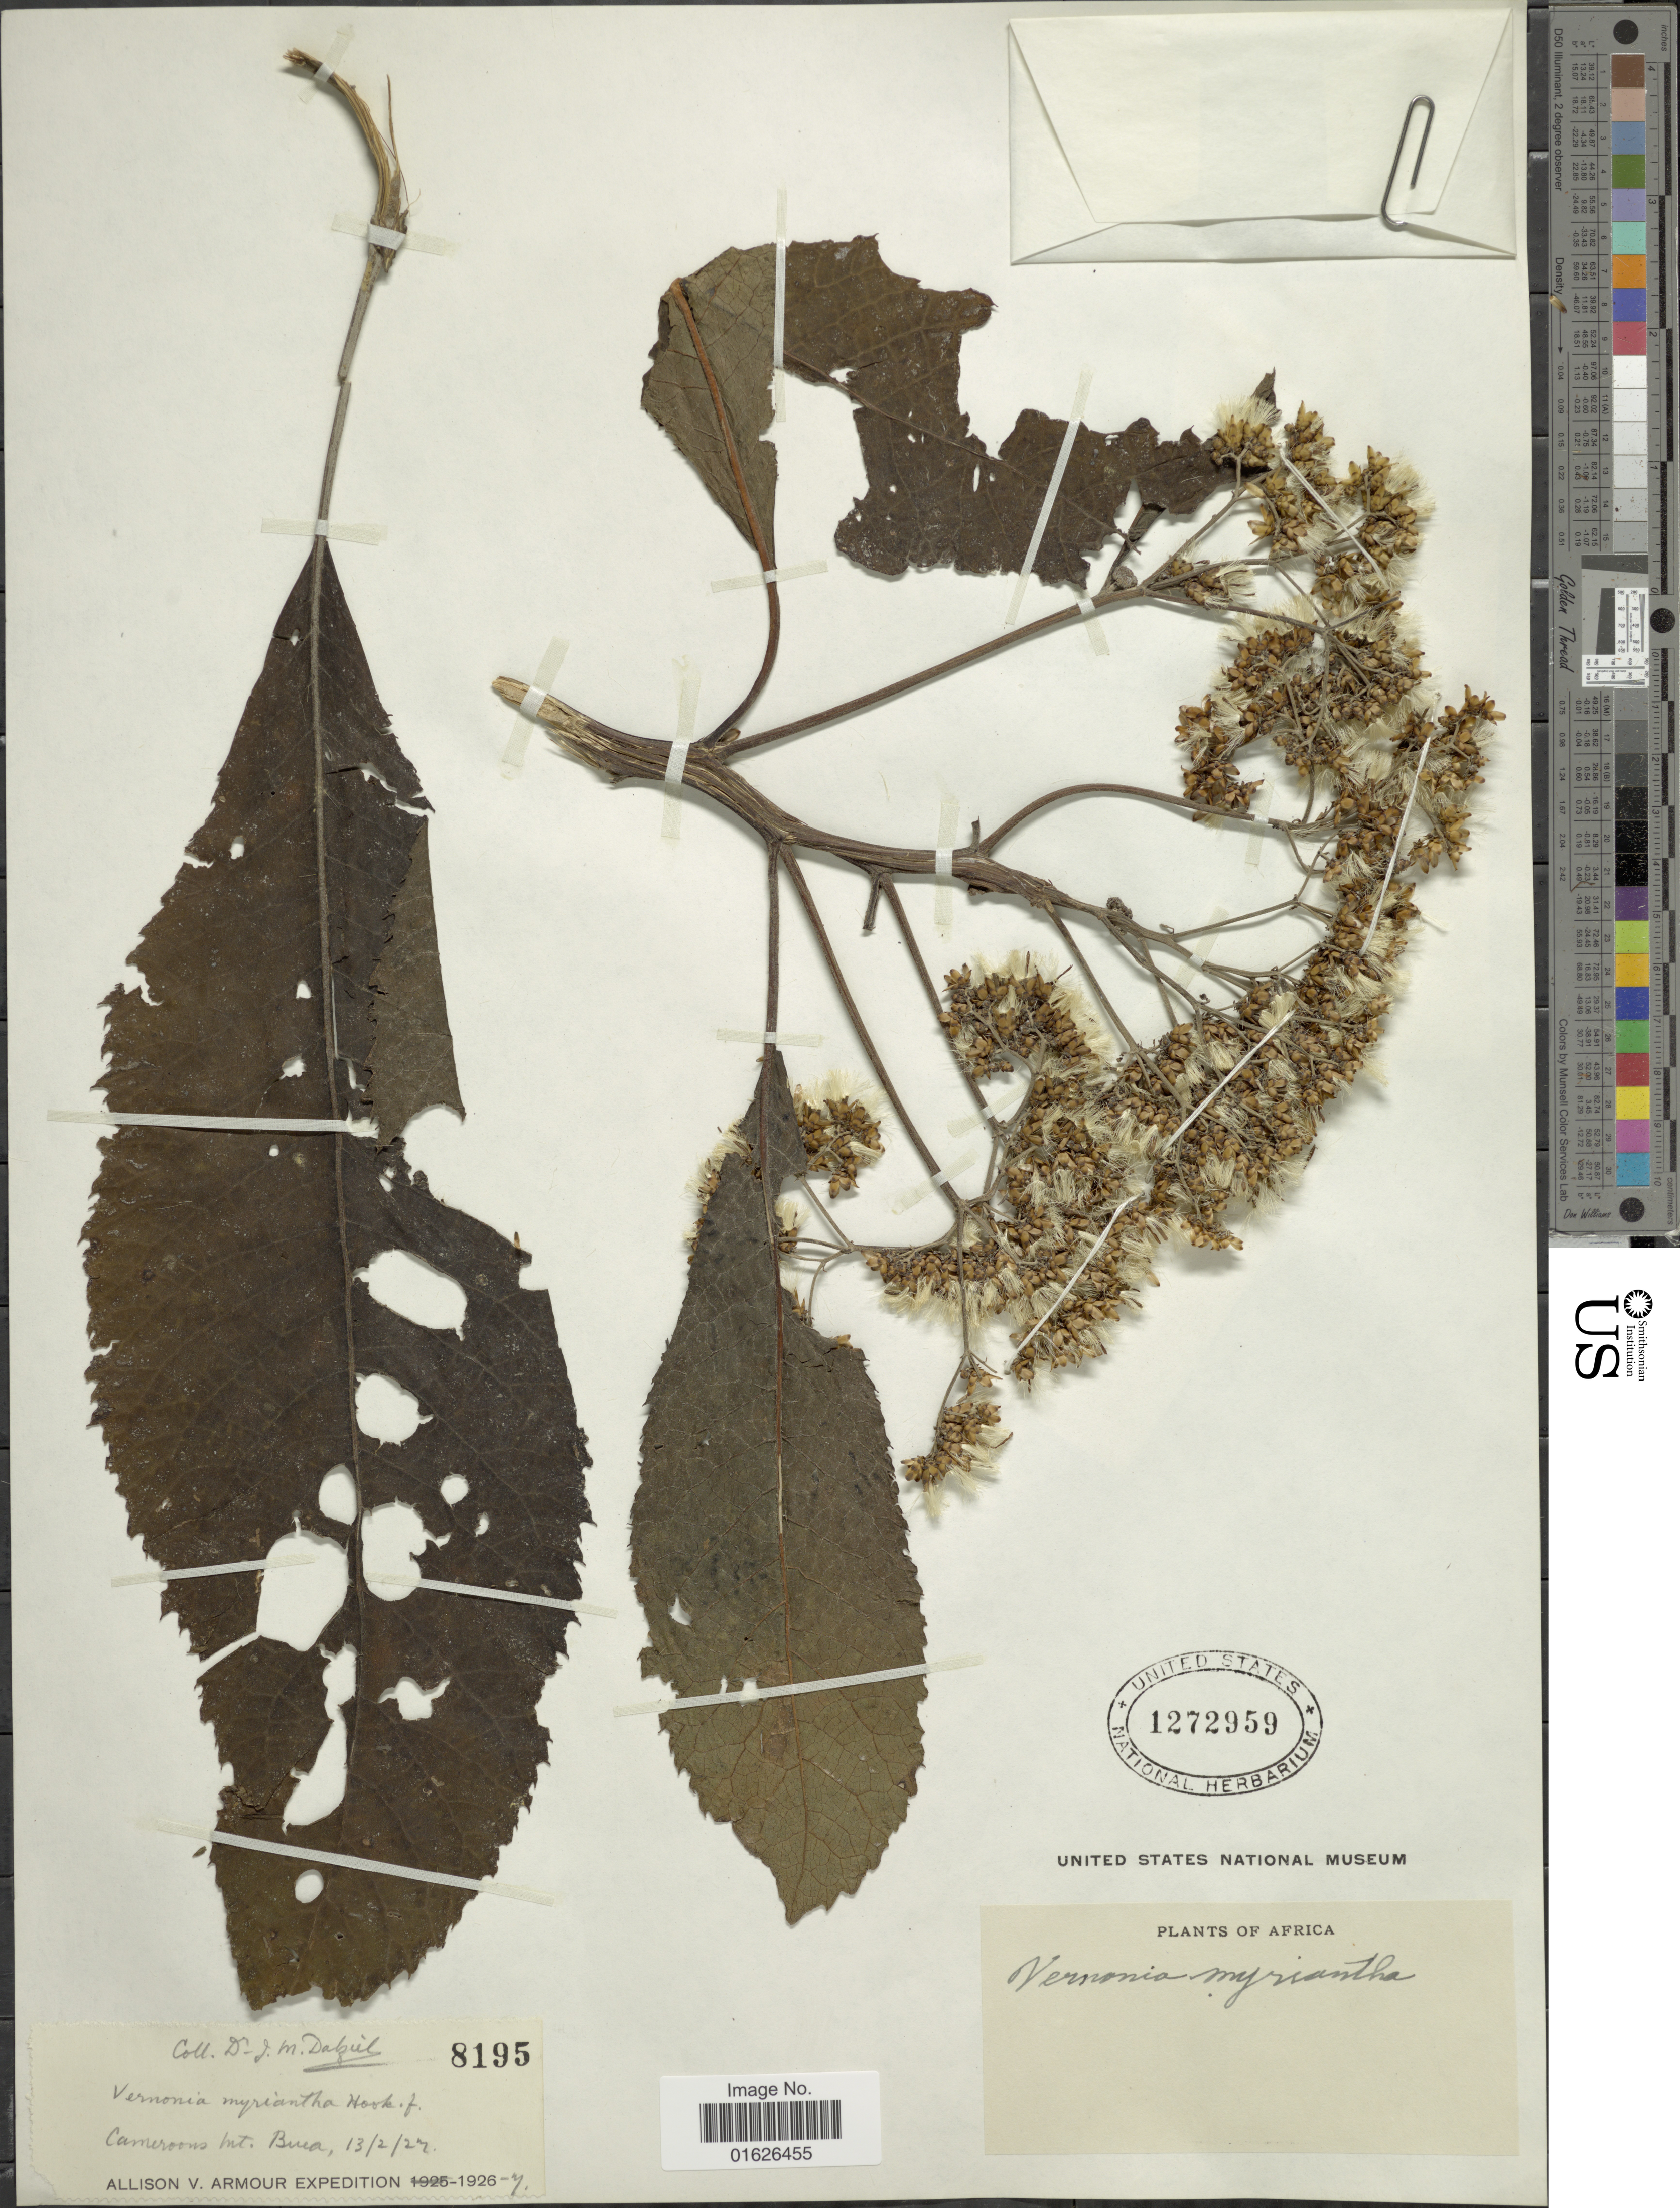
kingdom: Plantae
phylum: Tracheophyta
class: Magnoliopsida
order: Asterales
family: Asteraceae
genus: Gymnanthemum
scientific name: Gymnanthemum myrianthum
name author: (Hook. f.) H. Rob.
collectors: J. Dalziel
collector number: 8195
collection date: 1927-02-13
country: Cameroon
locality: Cameroons Mt. Bua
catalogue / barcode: US 1272959